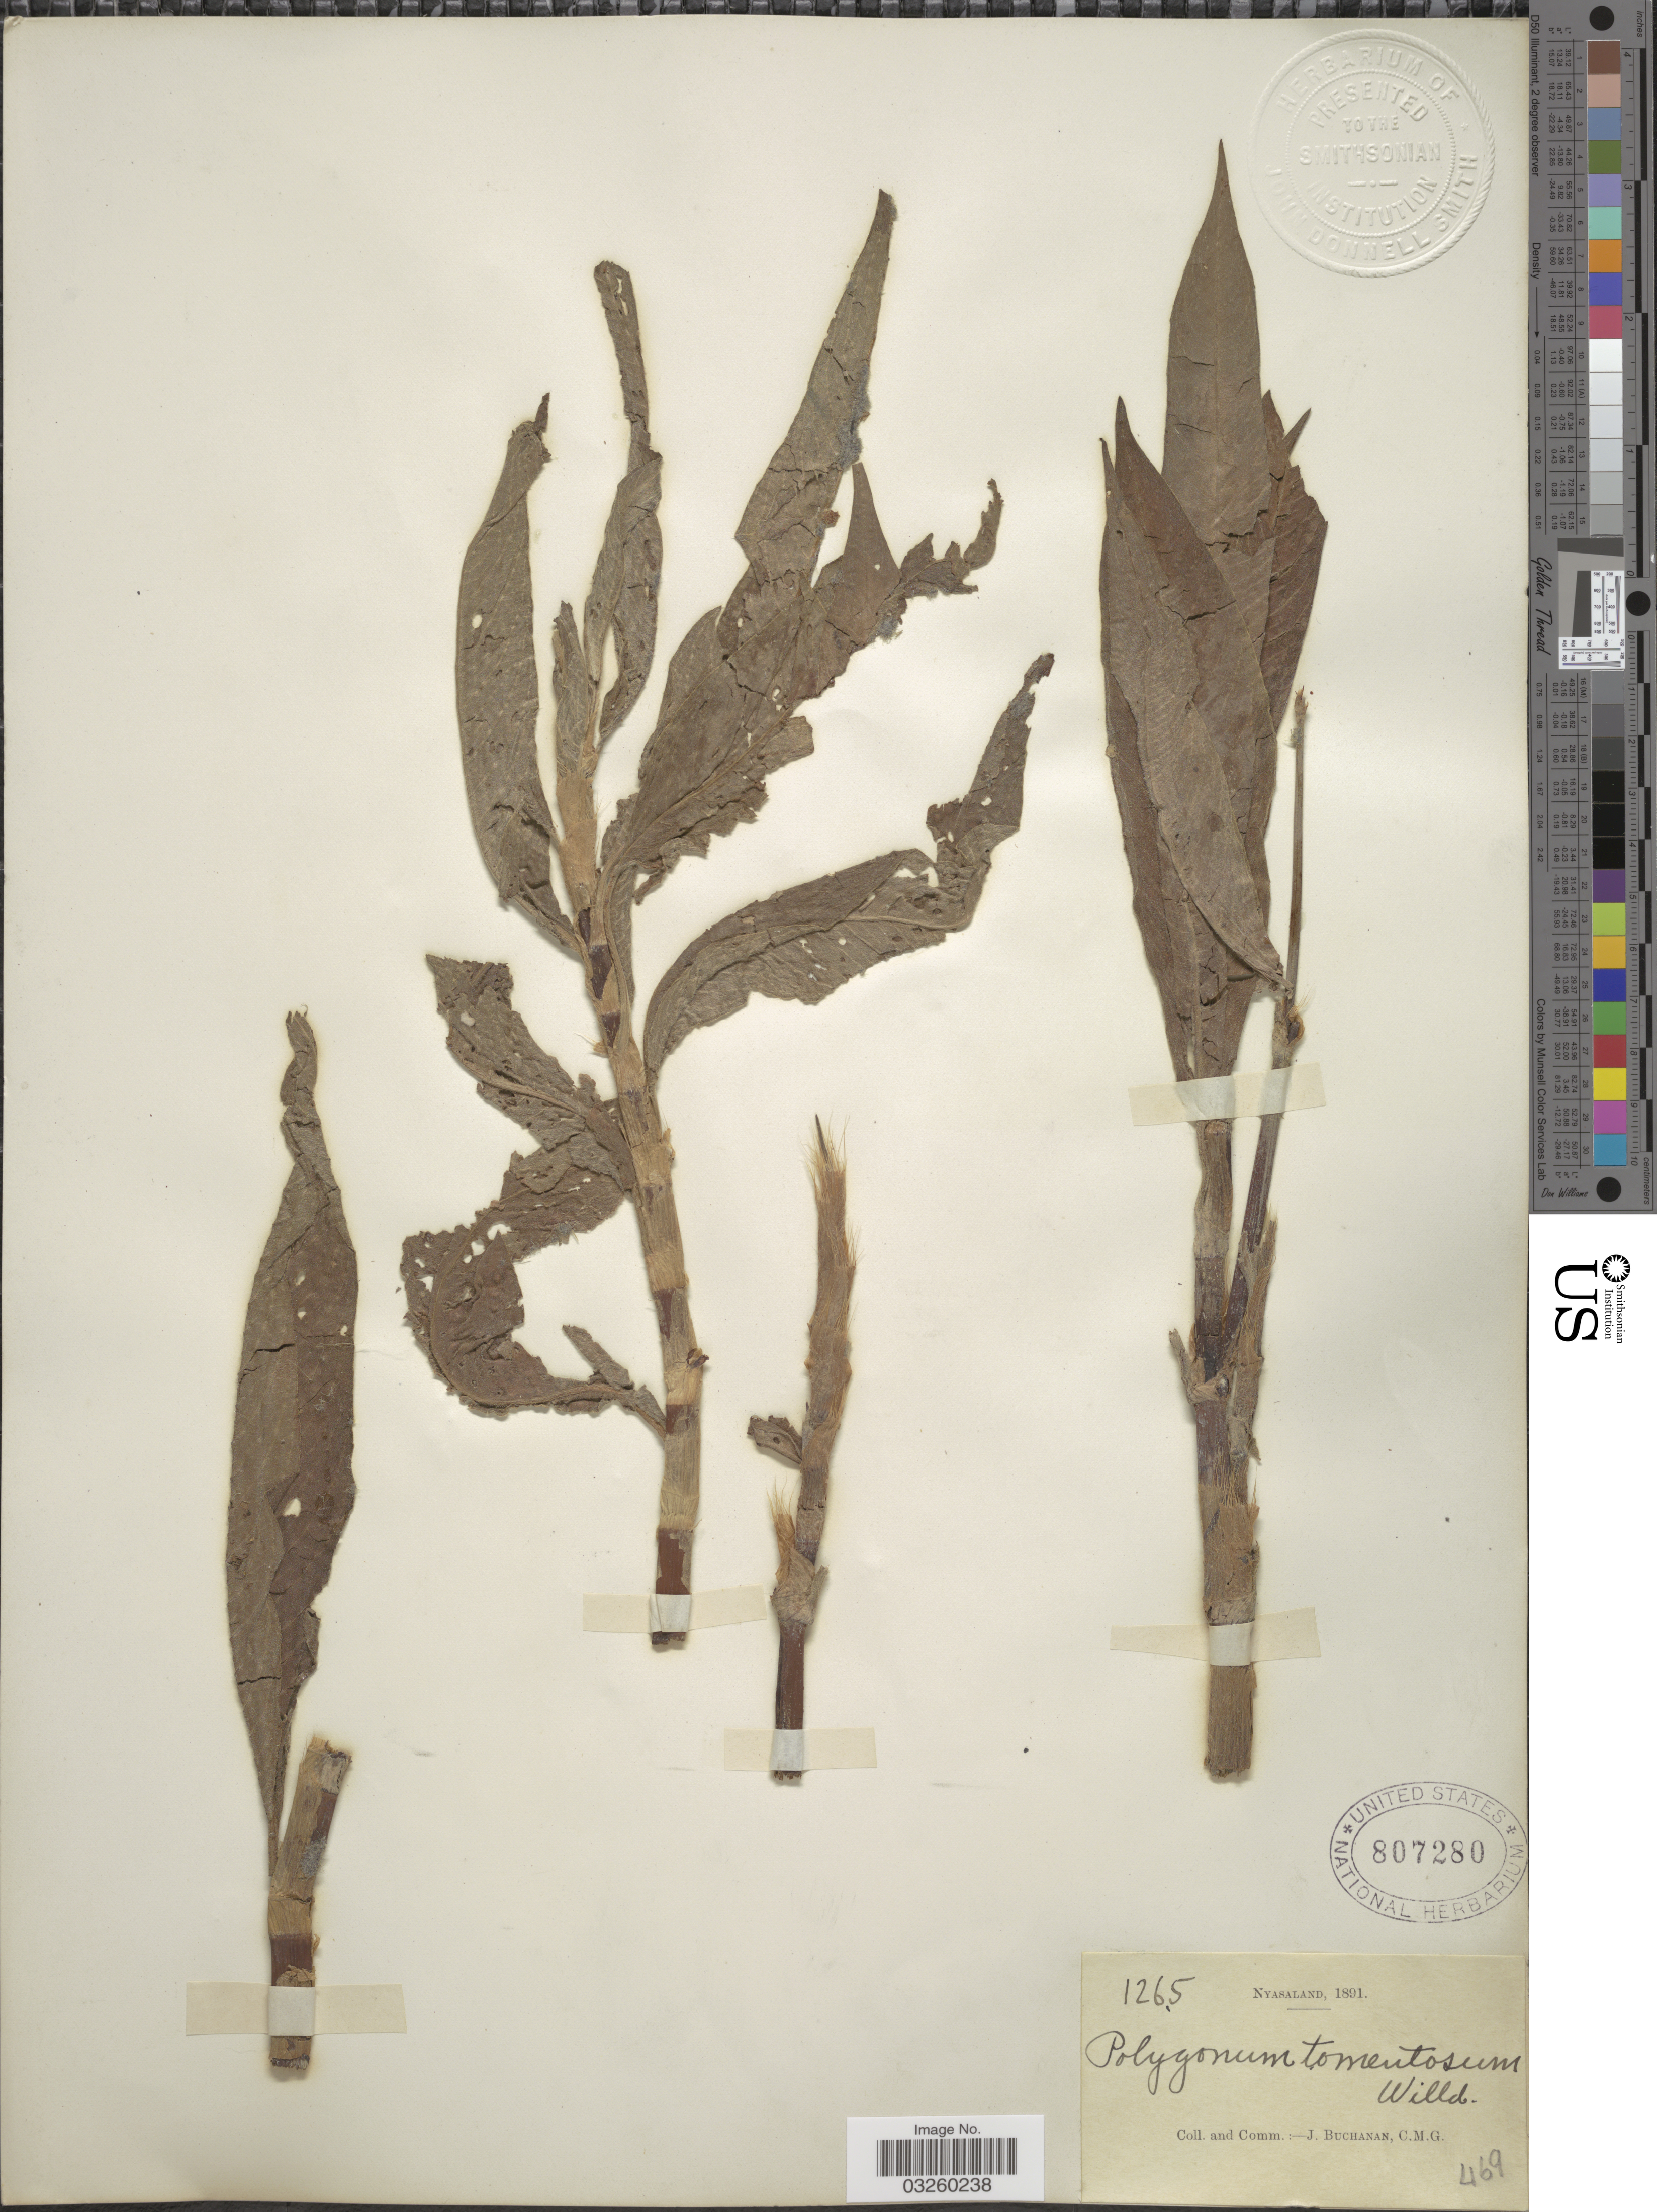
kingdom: Plantae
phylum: Tracheophyta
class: Magnoliopsida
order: Caryophyllales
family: Polygonaceae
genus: Polygonum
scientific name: Polygonum tomentosum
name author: Willd.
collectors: J. Buchanan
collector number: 1265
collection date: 1891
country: Malawi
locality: Nyasaland.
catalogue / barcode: US 807280